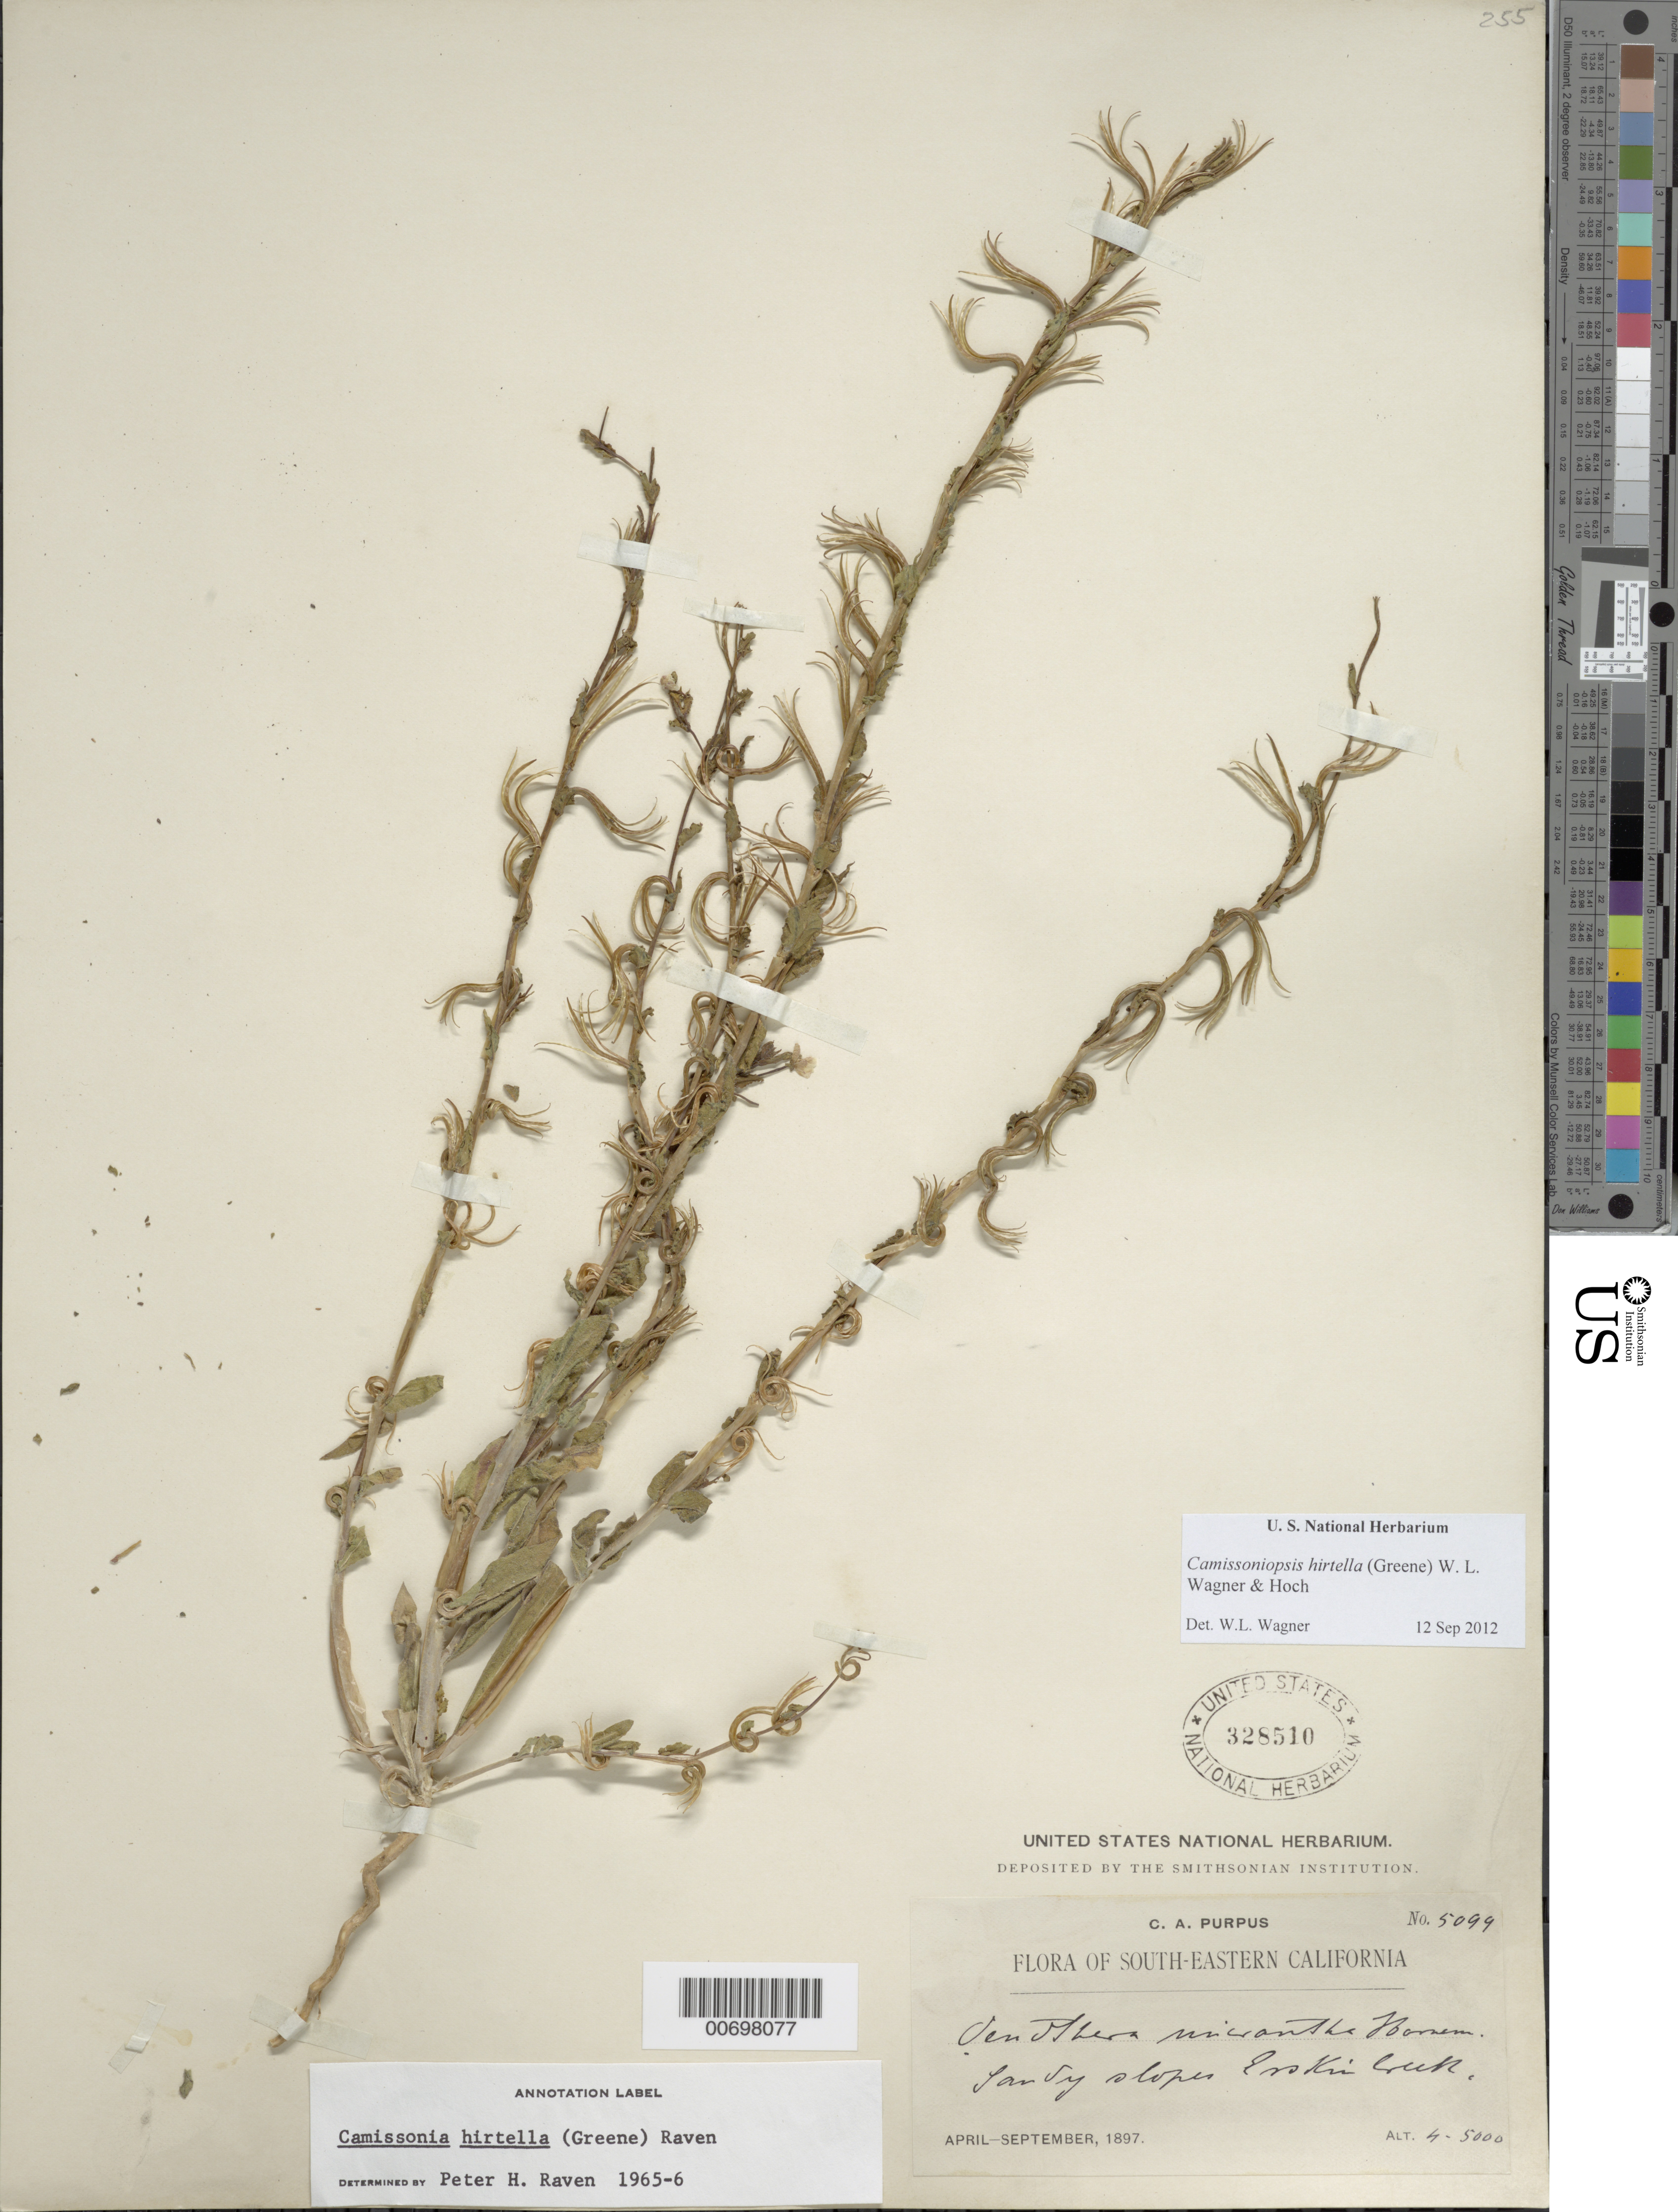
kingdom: Plantae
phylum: Tracheophyta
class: Magnoliopsida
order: Myrtales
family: Onagraceae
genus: Camissoniopsis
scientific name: Camissoniopsis hirtella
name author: (Greene) W.L. Wagner & Hoch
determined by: Wagner, W. L., (BOT), Smithsonian Institution - National Museum of Natural History (UNITED STATES)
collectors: C. A. Purpus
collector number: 5099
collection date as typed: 1897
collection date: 1897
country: United States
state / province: California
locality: Sandy slopes Erskin Creek.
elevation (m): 1219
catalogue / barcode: US 328510